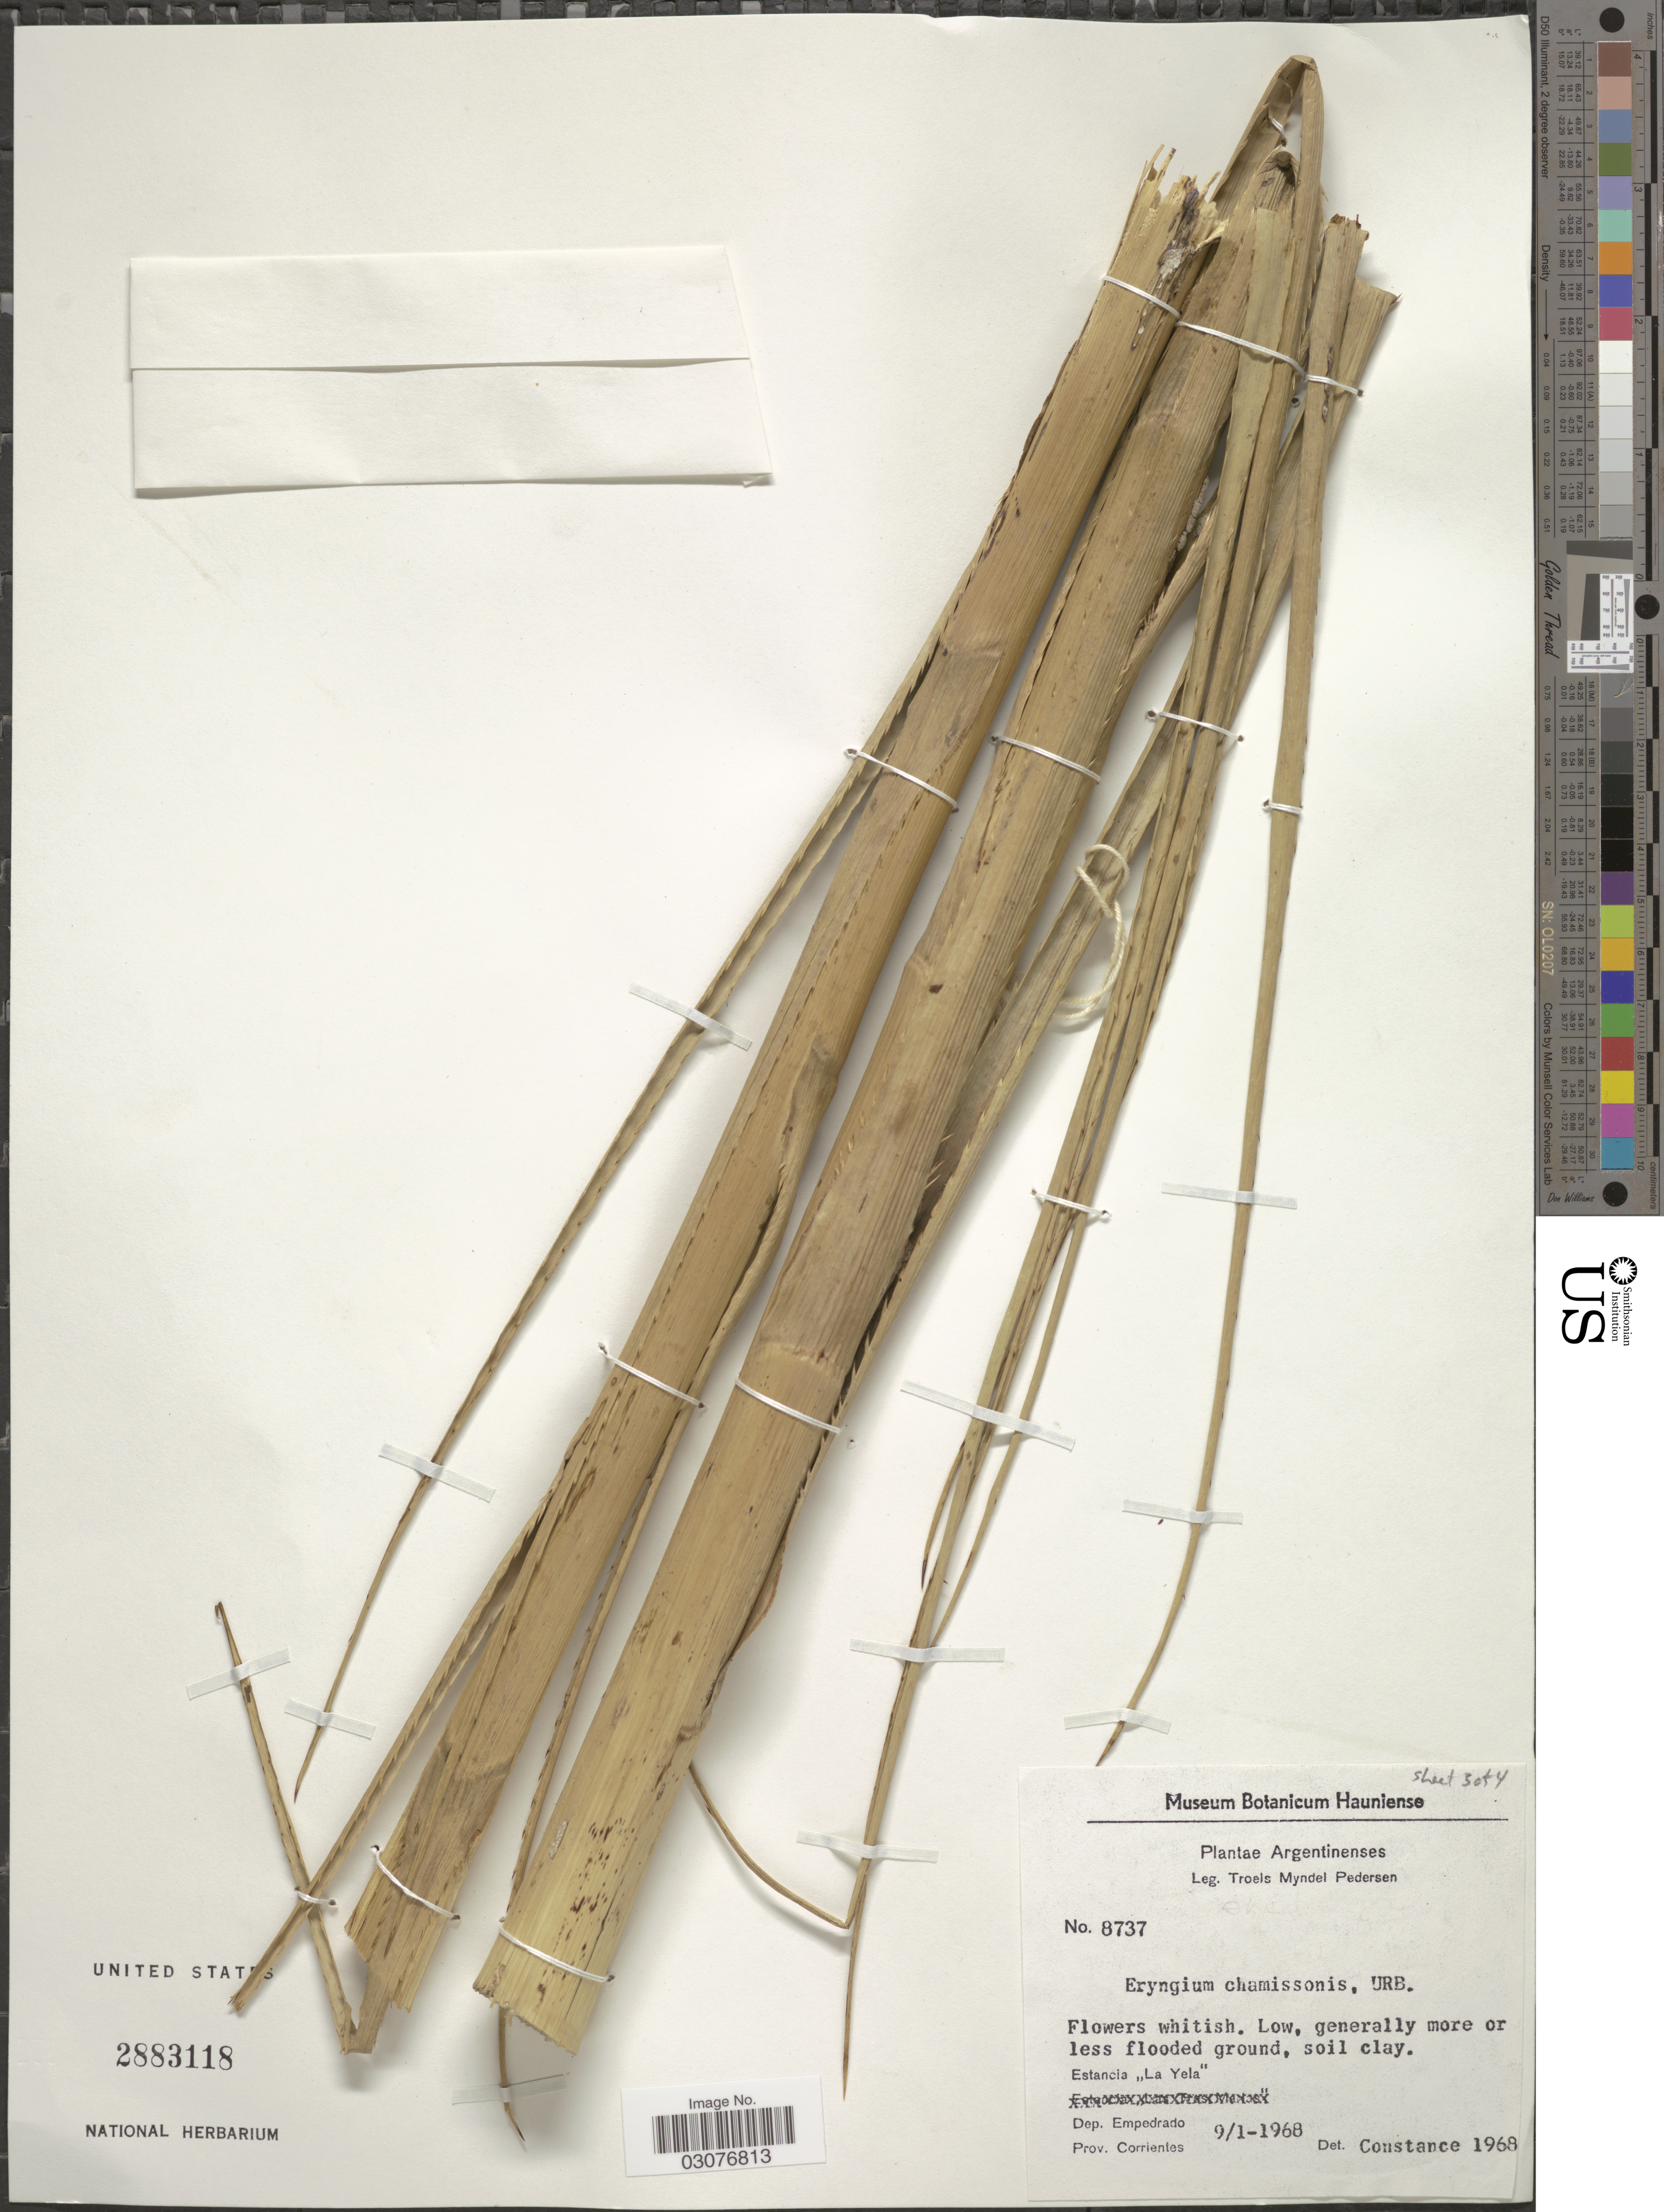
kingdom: Plantae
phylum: Tracheophyta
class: Magnoliopsida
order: Apiales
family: Apiaceae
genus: Eryngium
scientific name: Eryngium pandanifolium var. chamissonis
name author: Mathias & Constance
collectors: T. Pederson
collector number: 8737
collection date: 1968-01-09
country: Argentina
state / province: Corrientes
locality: Estancia "La Yela". Dep. Empedrado.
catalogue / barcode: US 2883118